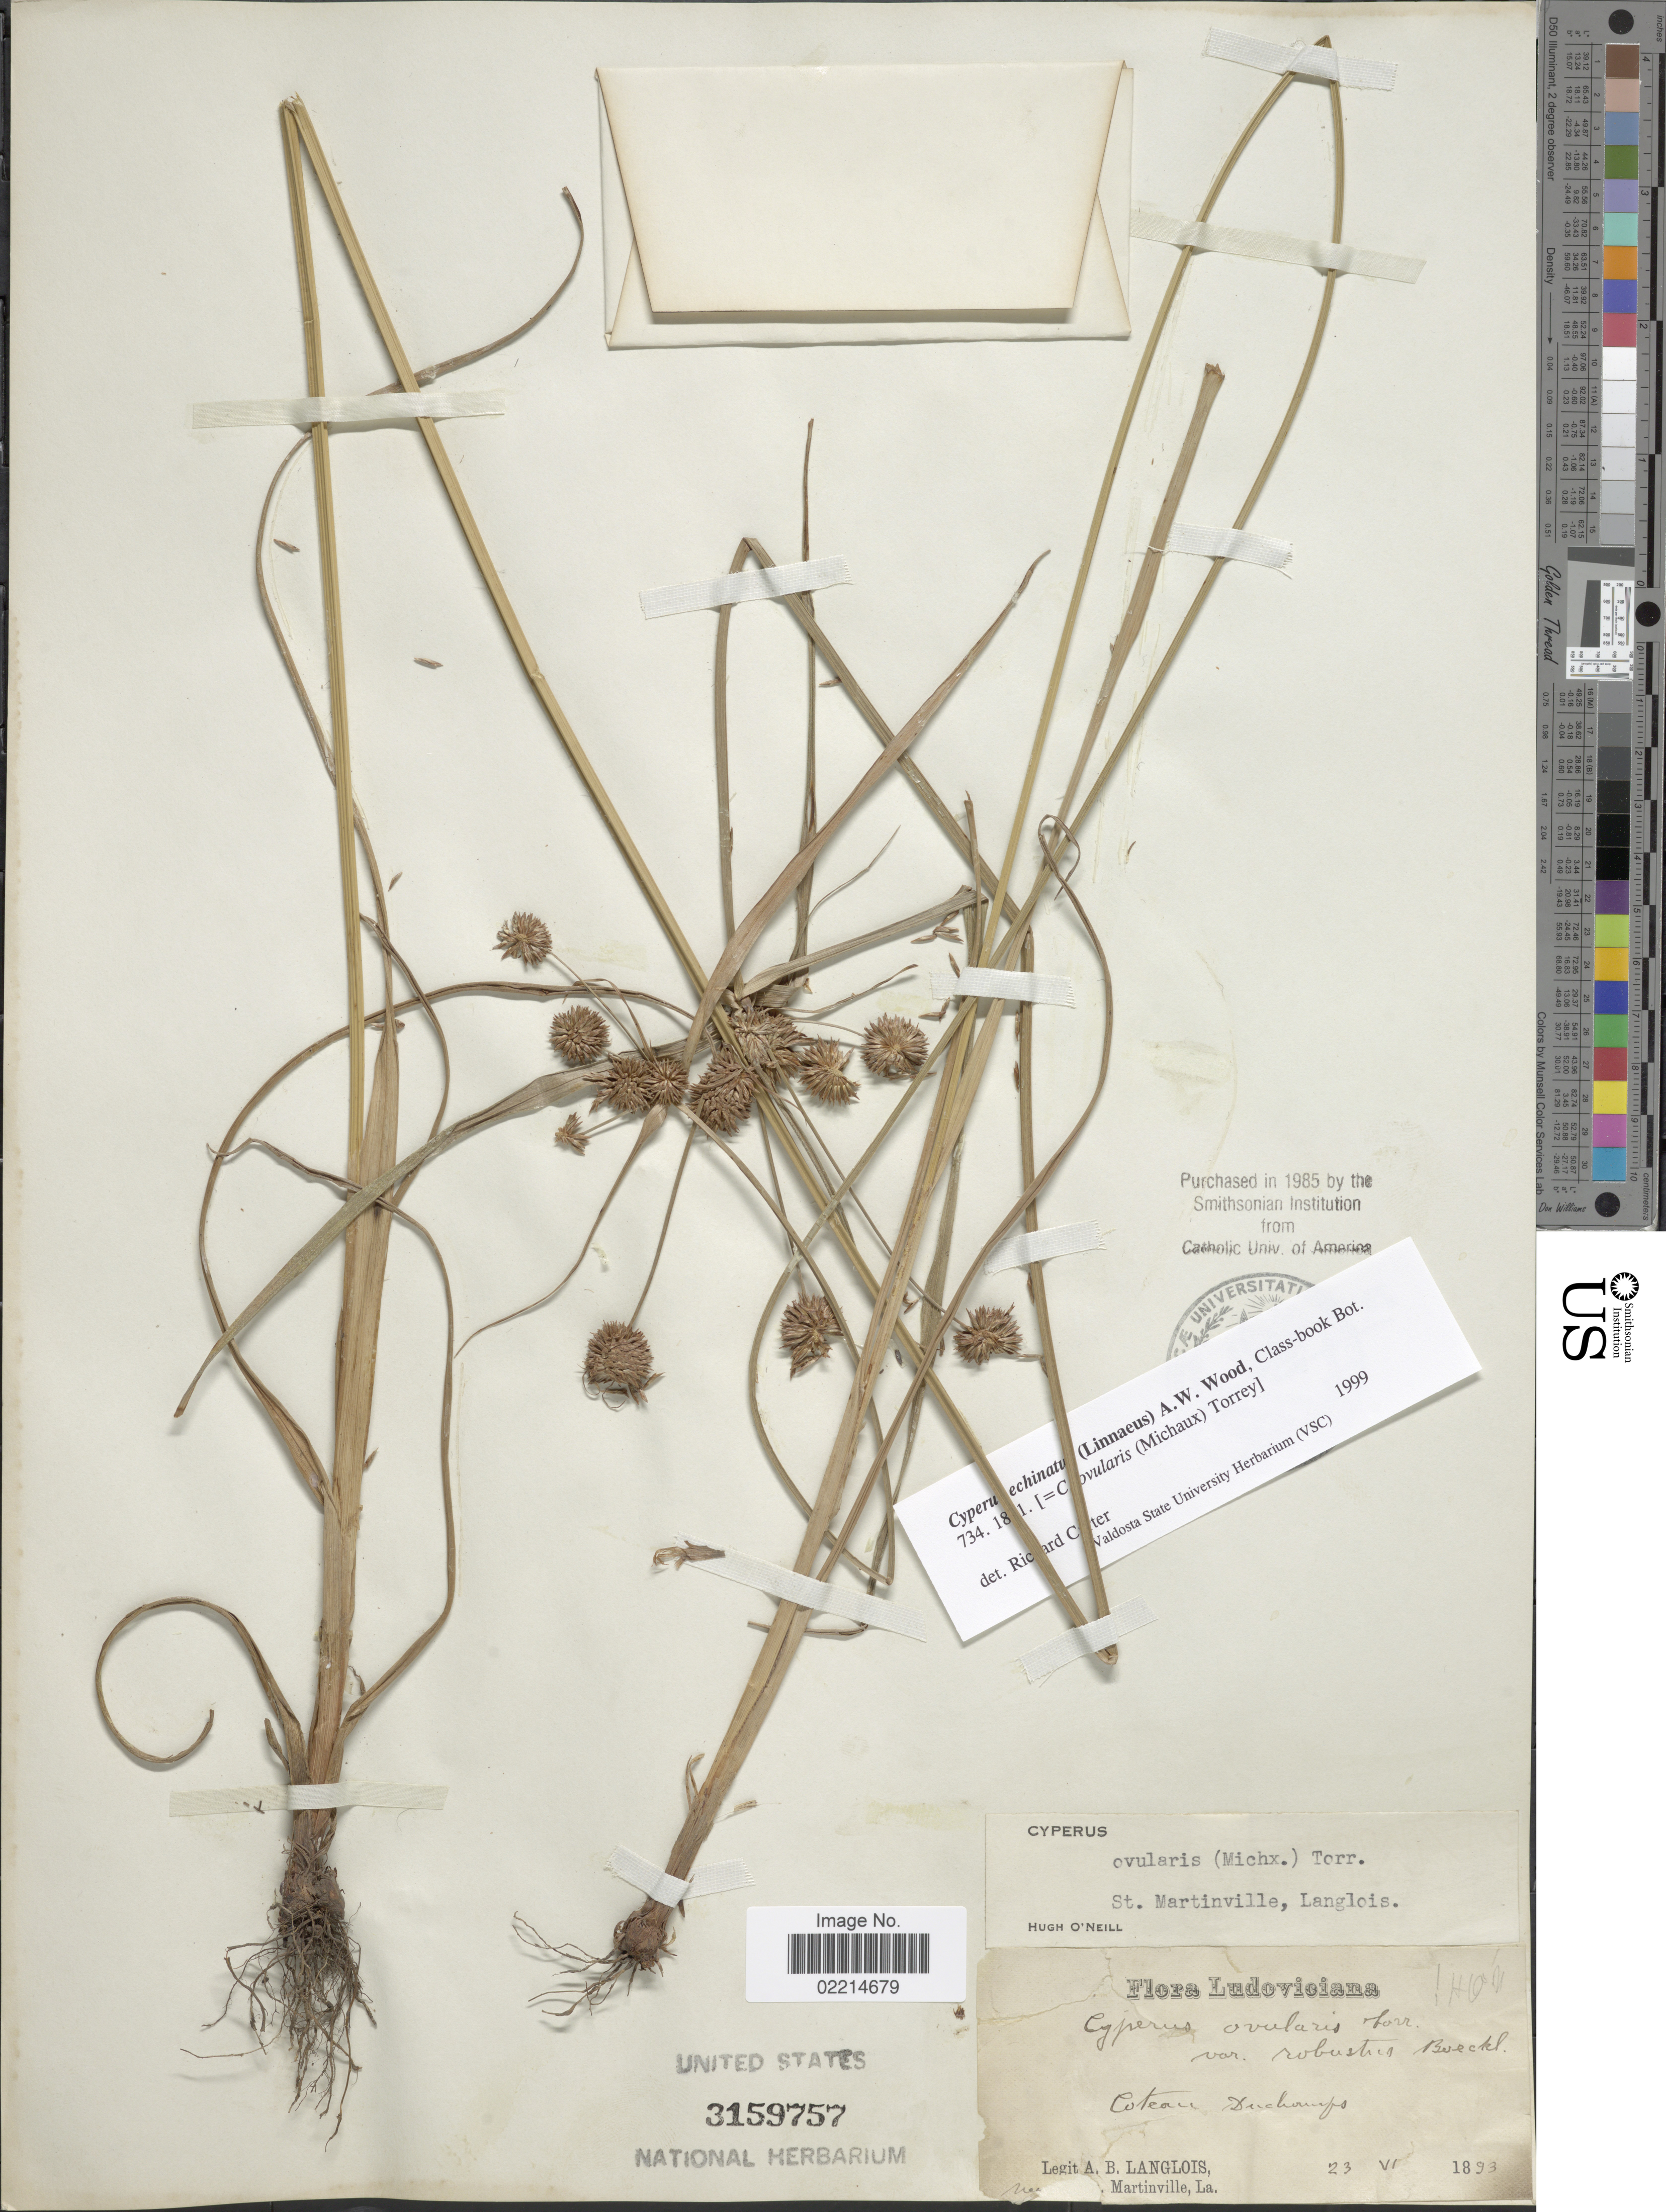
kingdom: Plantae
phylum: Tracheophyta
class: Liliopsida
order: Poales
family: Cyperaceae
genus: Cyperus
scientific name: Cyperus echinatus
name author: (L.) Alph. Wood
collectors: A. Langlois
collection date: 1893-06-23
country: United States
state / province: Louisiana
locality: Coteau Du Champs. Near St. Martinville, La.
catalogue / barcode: US 3159757